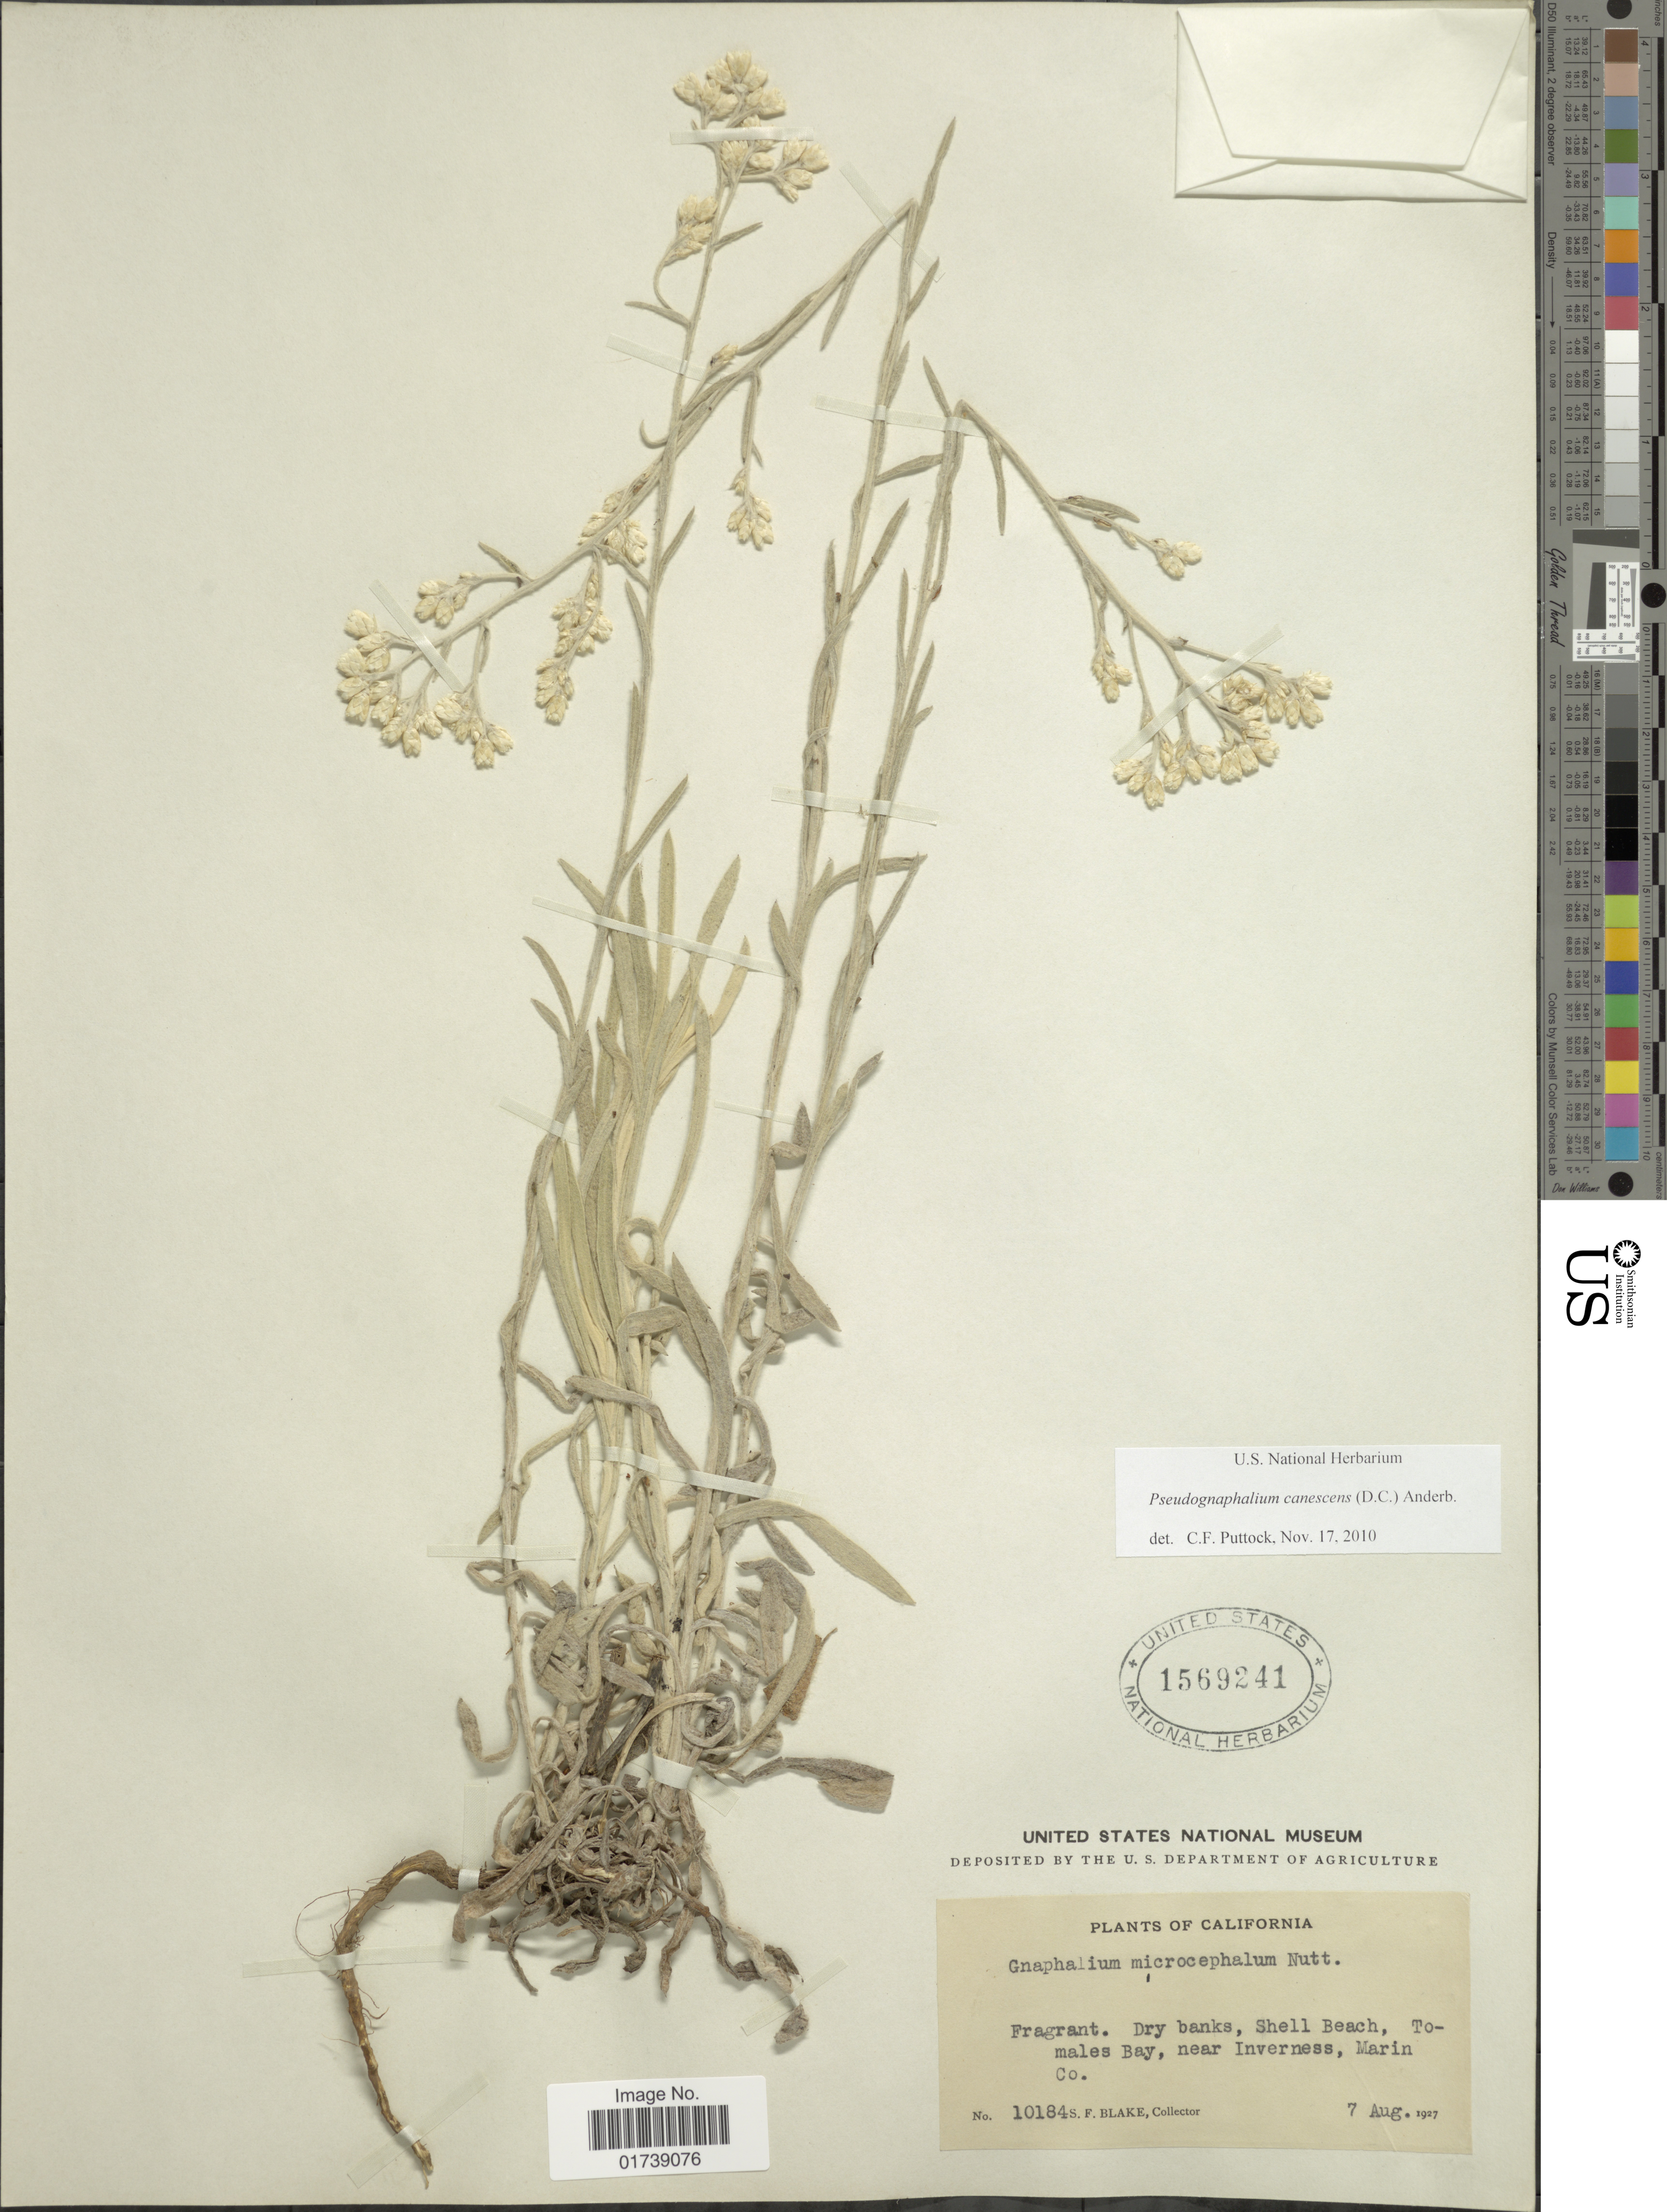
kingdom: Plantae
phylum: Tracheophyta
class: Magnoliopsida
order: Asterales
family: Asteraceae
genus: Pseudognaphalium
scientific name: Pseudognaphalium canescens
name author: (DC.) Anderb.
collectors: S. Blake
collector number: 10184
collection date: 1927-08-07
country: United States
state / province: California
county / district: Marin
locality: Tomales Bay, near Inverness, Marin Co.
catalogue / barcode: US 1569241